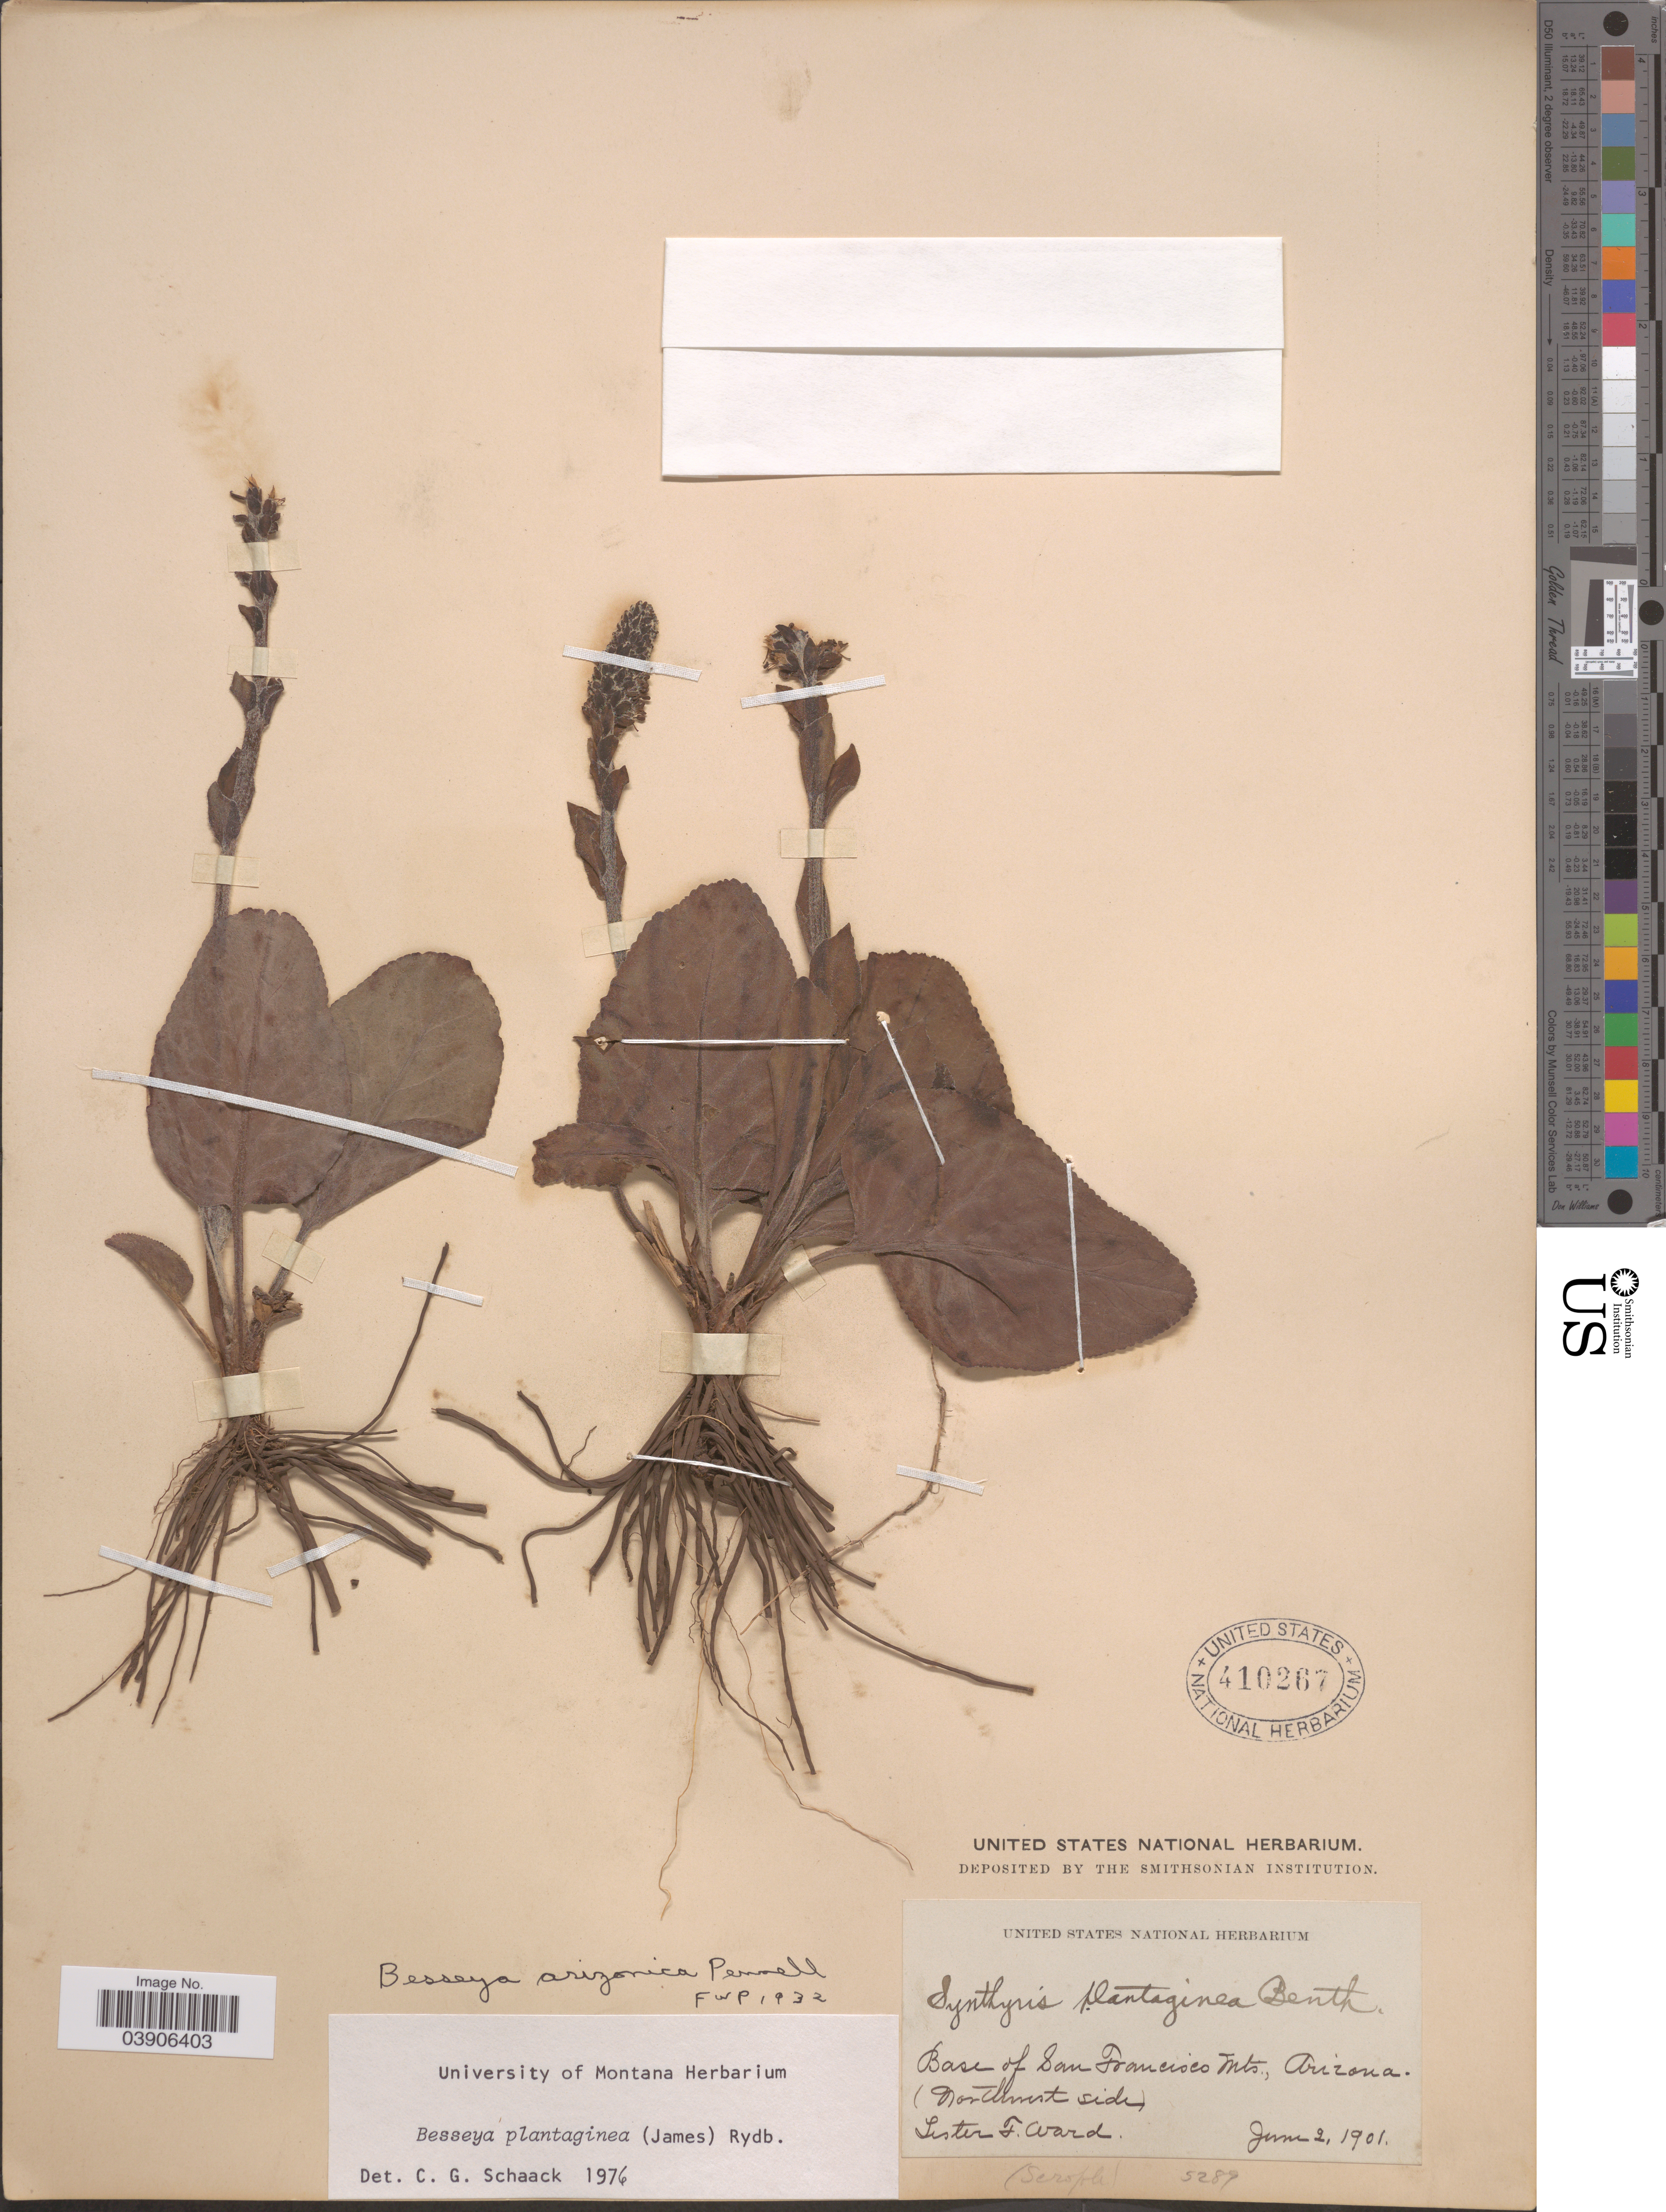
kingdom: Plantae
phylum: Tracheophyta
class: Magnoliopsida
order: Lamiales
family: Plantaginaceae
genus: Synthyris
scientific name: Synthyris plantaginea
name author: (E. James) Benth.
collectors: L. F. Ward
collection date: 1901-06-02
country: United States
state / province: Arizona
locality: Base of San Francisco Mts. (Northwest side).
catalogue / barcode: US 410267